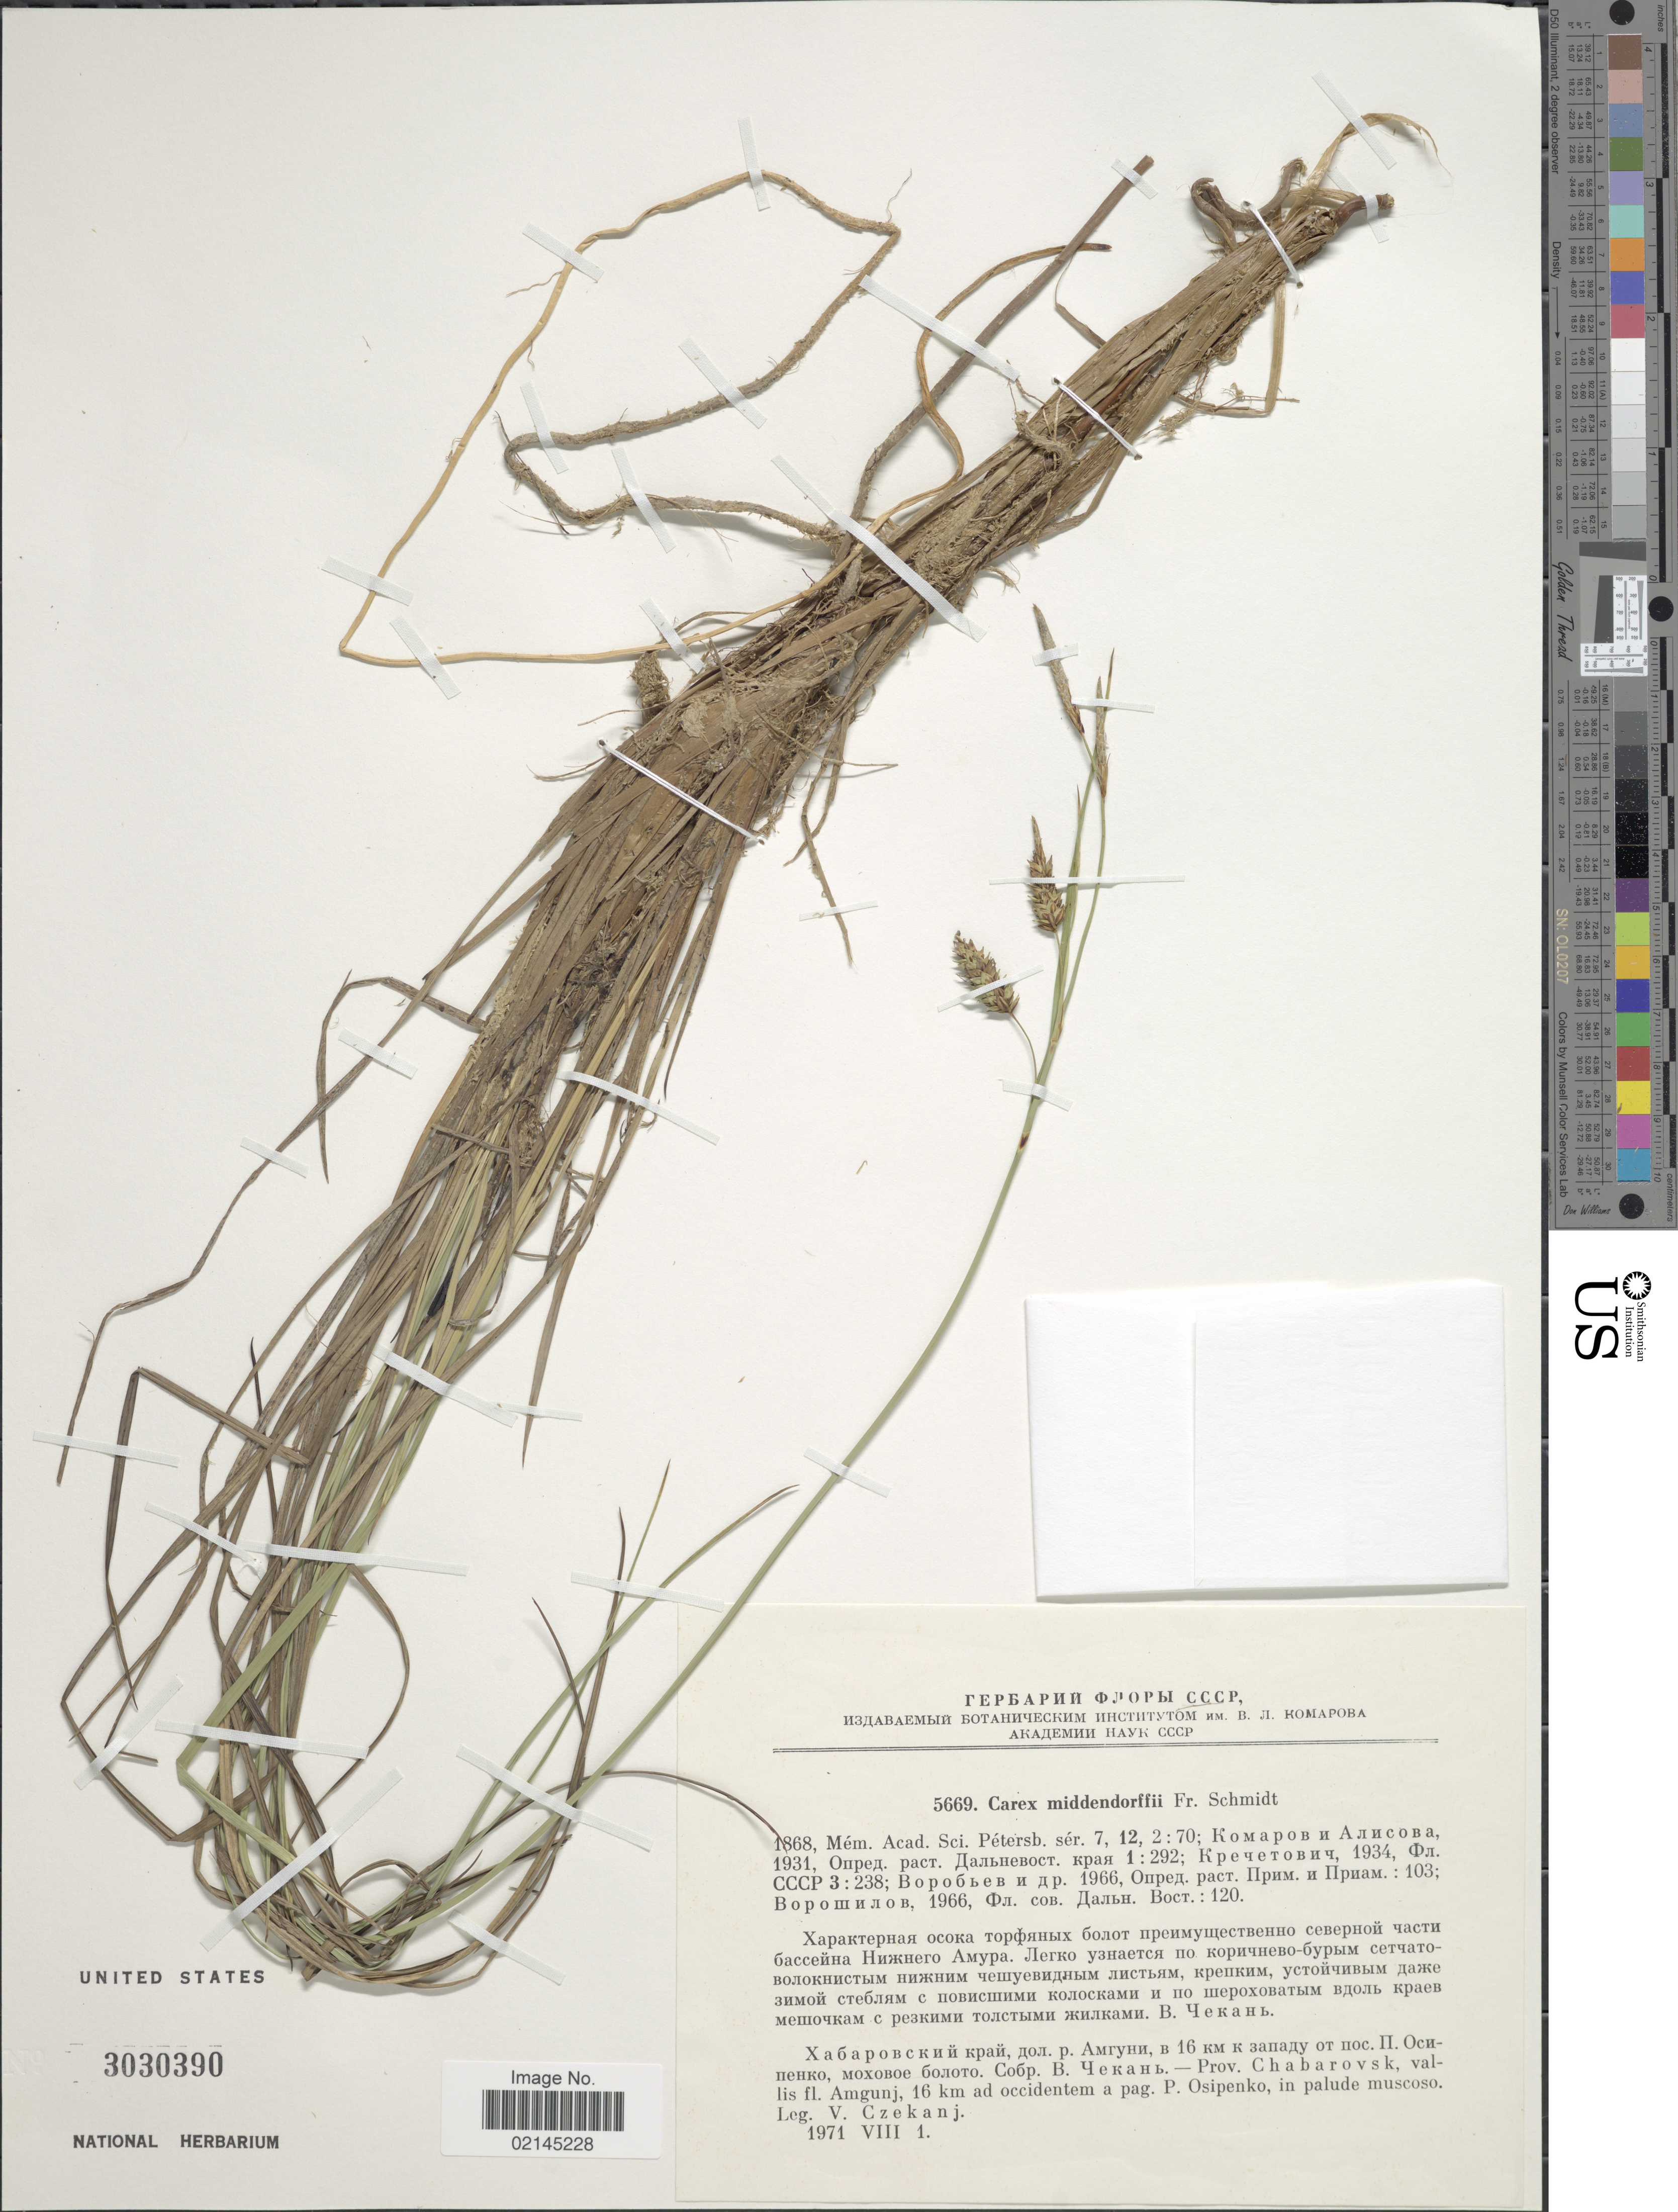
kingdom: Plantae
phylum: Tracheophyta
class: Liliopsida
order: Poales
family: Cyperaceae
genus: Carex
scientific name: Carex middendorffii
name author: F. Schmidt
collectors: V. Czekanj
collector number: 5669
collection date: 1971-08-01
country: Russian Federation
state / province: Khabarovsk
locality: X - Prov. Chabarovsk, vallis fl. Amgunj, 16 km ad occidentem a pag. P. Osipenko, in palude muscoso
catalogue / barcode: US 3030390